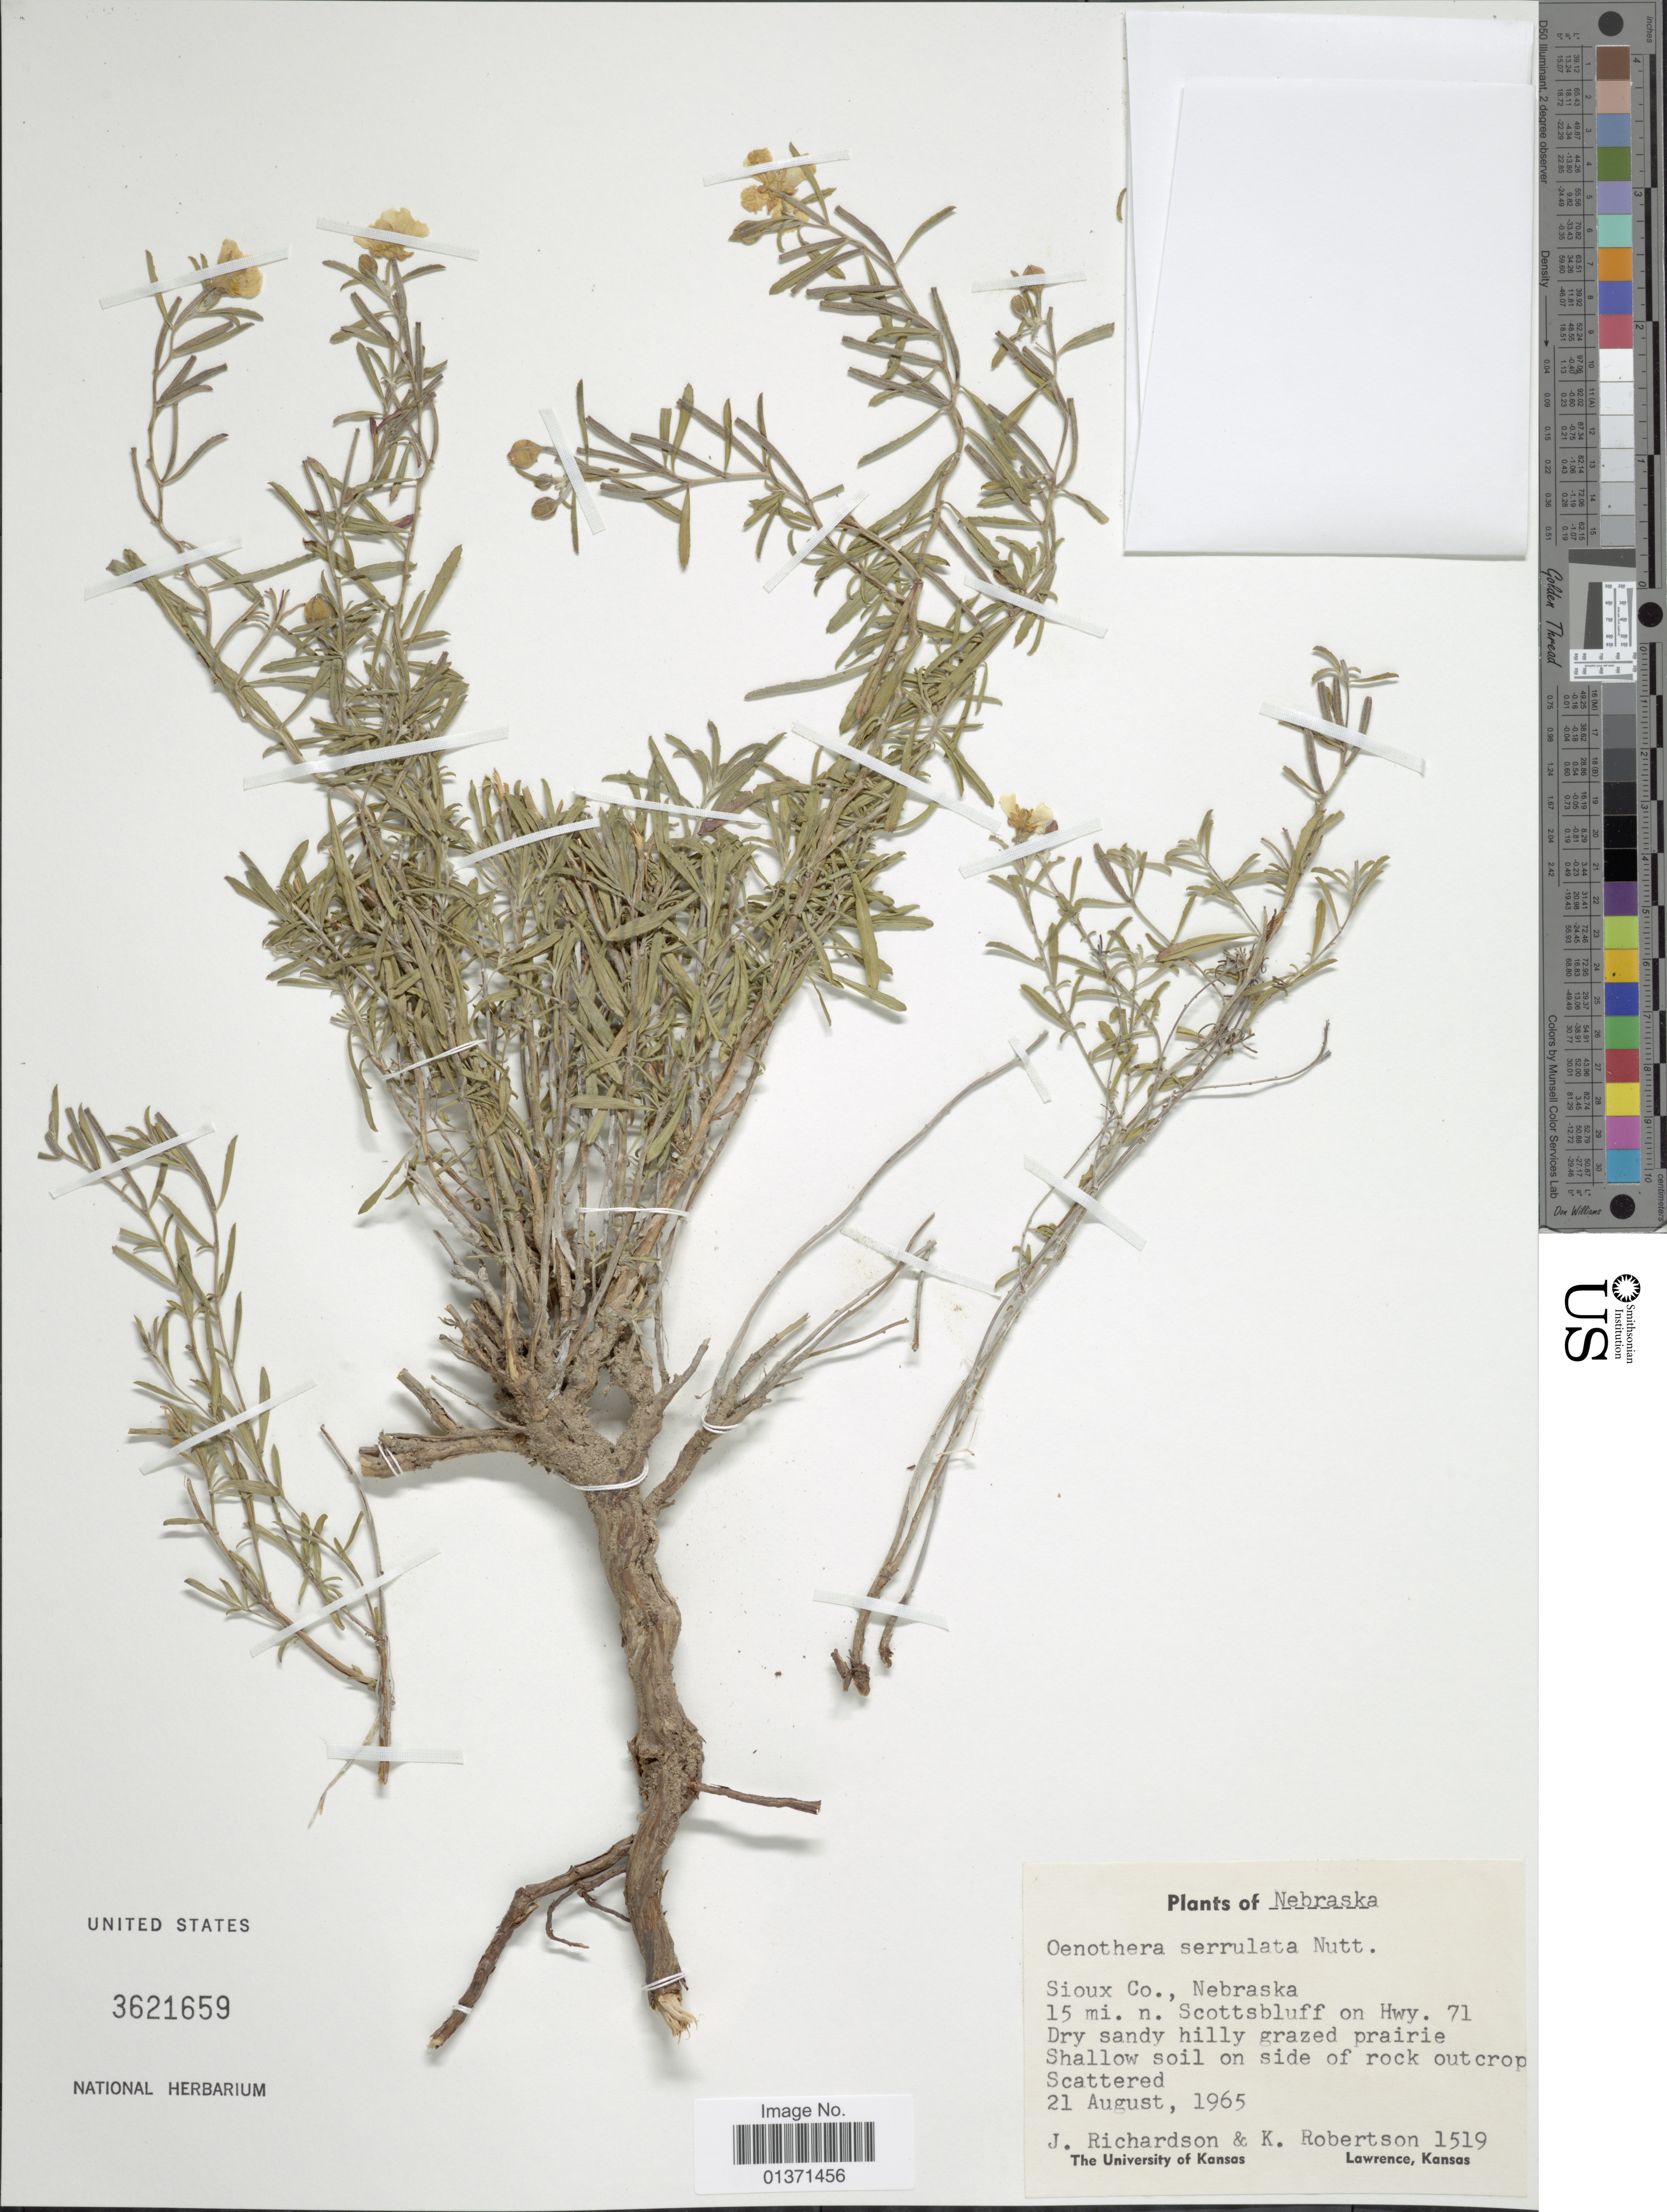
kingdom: Plantae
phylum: Tracheophyta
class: Magnoliopsida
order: Myrtales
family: Onagraceae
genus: Oenothera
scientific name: Oenothera serrulata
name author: Nutt.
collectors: J. Richardson & K. Robertson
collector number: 1519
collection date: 1965-08-21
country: United States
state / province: Nebraska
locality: Sioux Co., 15 mi. n. Scottsbluff on Hwy. 71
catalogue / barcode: US 3621659